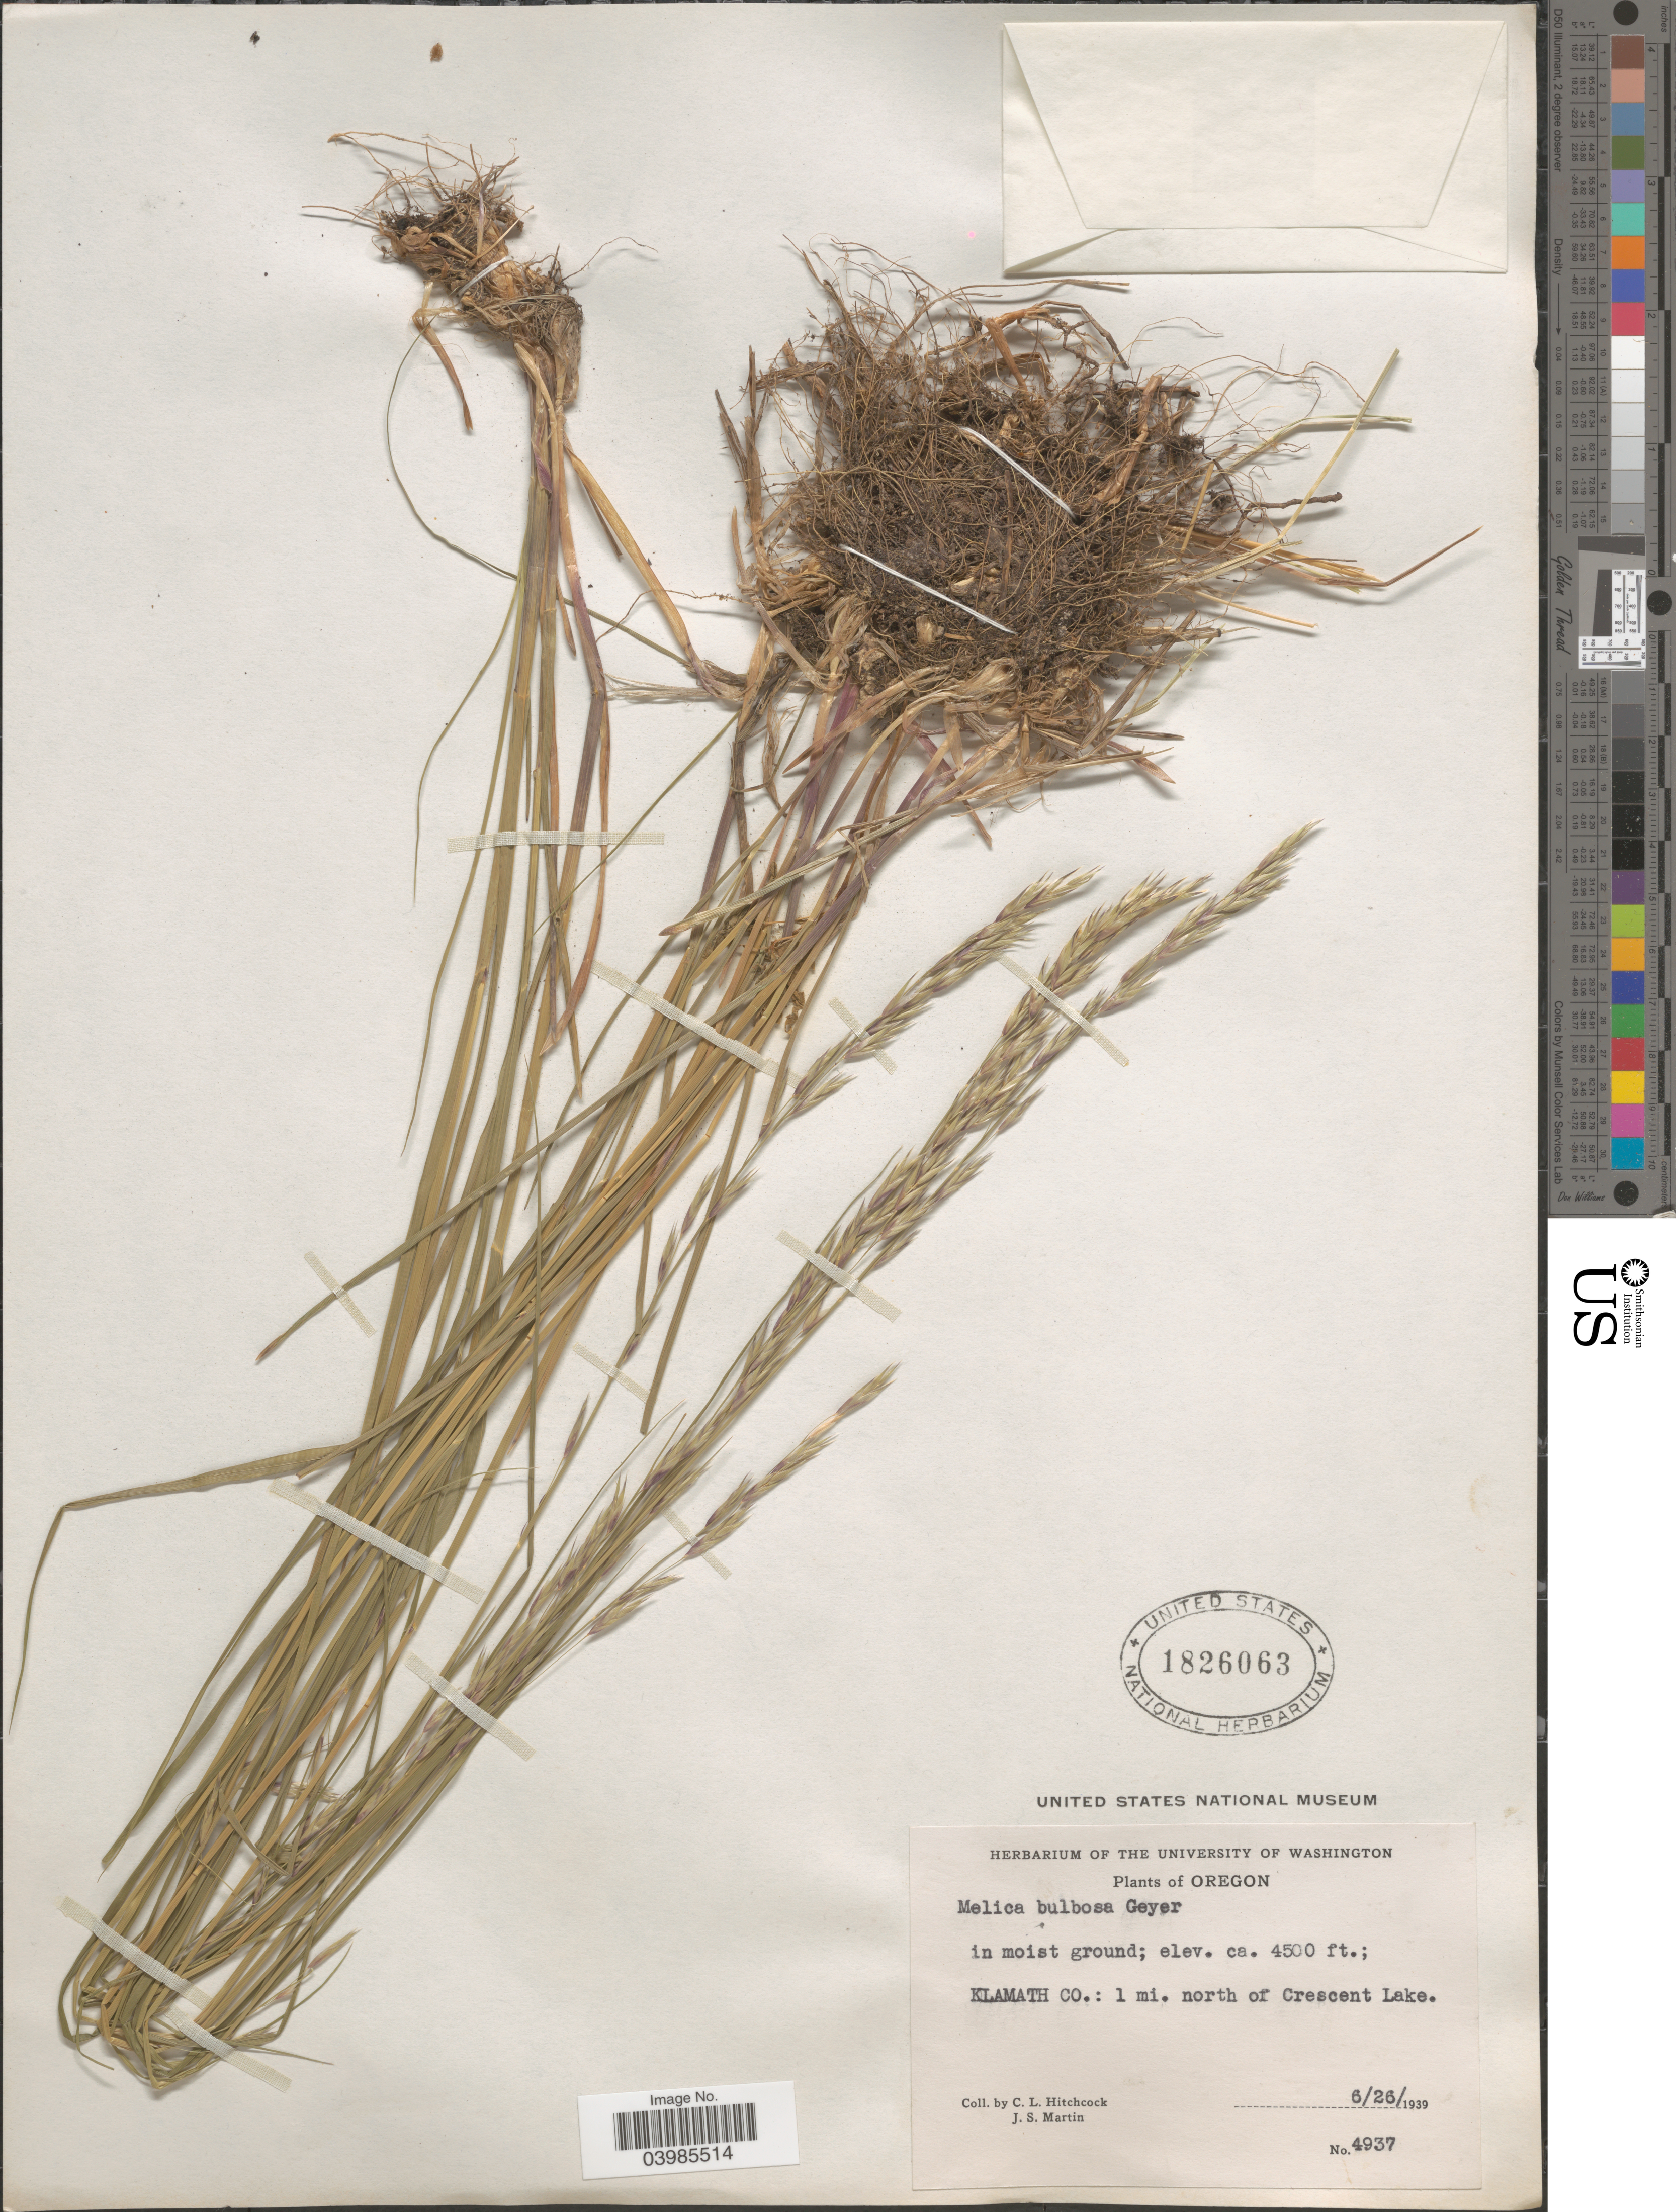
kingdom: Plantae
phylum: Tracheophyta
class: Liliopsida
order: Poales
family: Poaceae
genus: Melica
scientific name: Melica bulbosa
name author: Geyer ex Porter & J.M. Coult.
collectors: C. L. Hitchcock & J. S. Martin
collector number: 4937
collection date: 1939-06-26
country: United States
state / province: Oregon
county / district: Klamath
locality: Klamath Co.: 1 mi. north of Crescent Lake.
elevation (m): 1372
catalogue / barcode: US 1826063